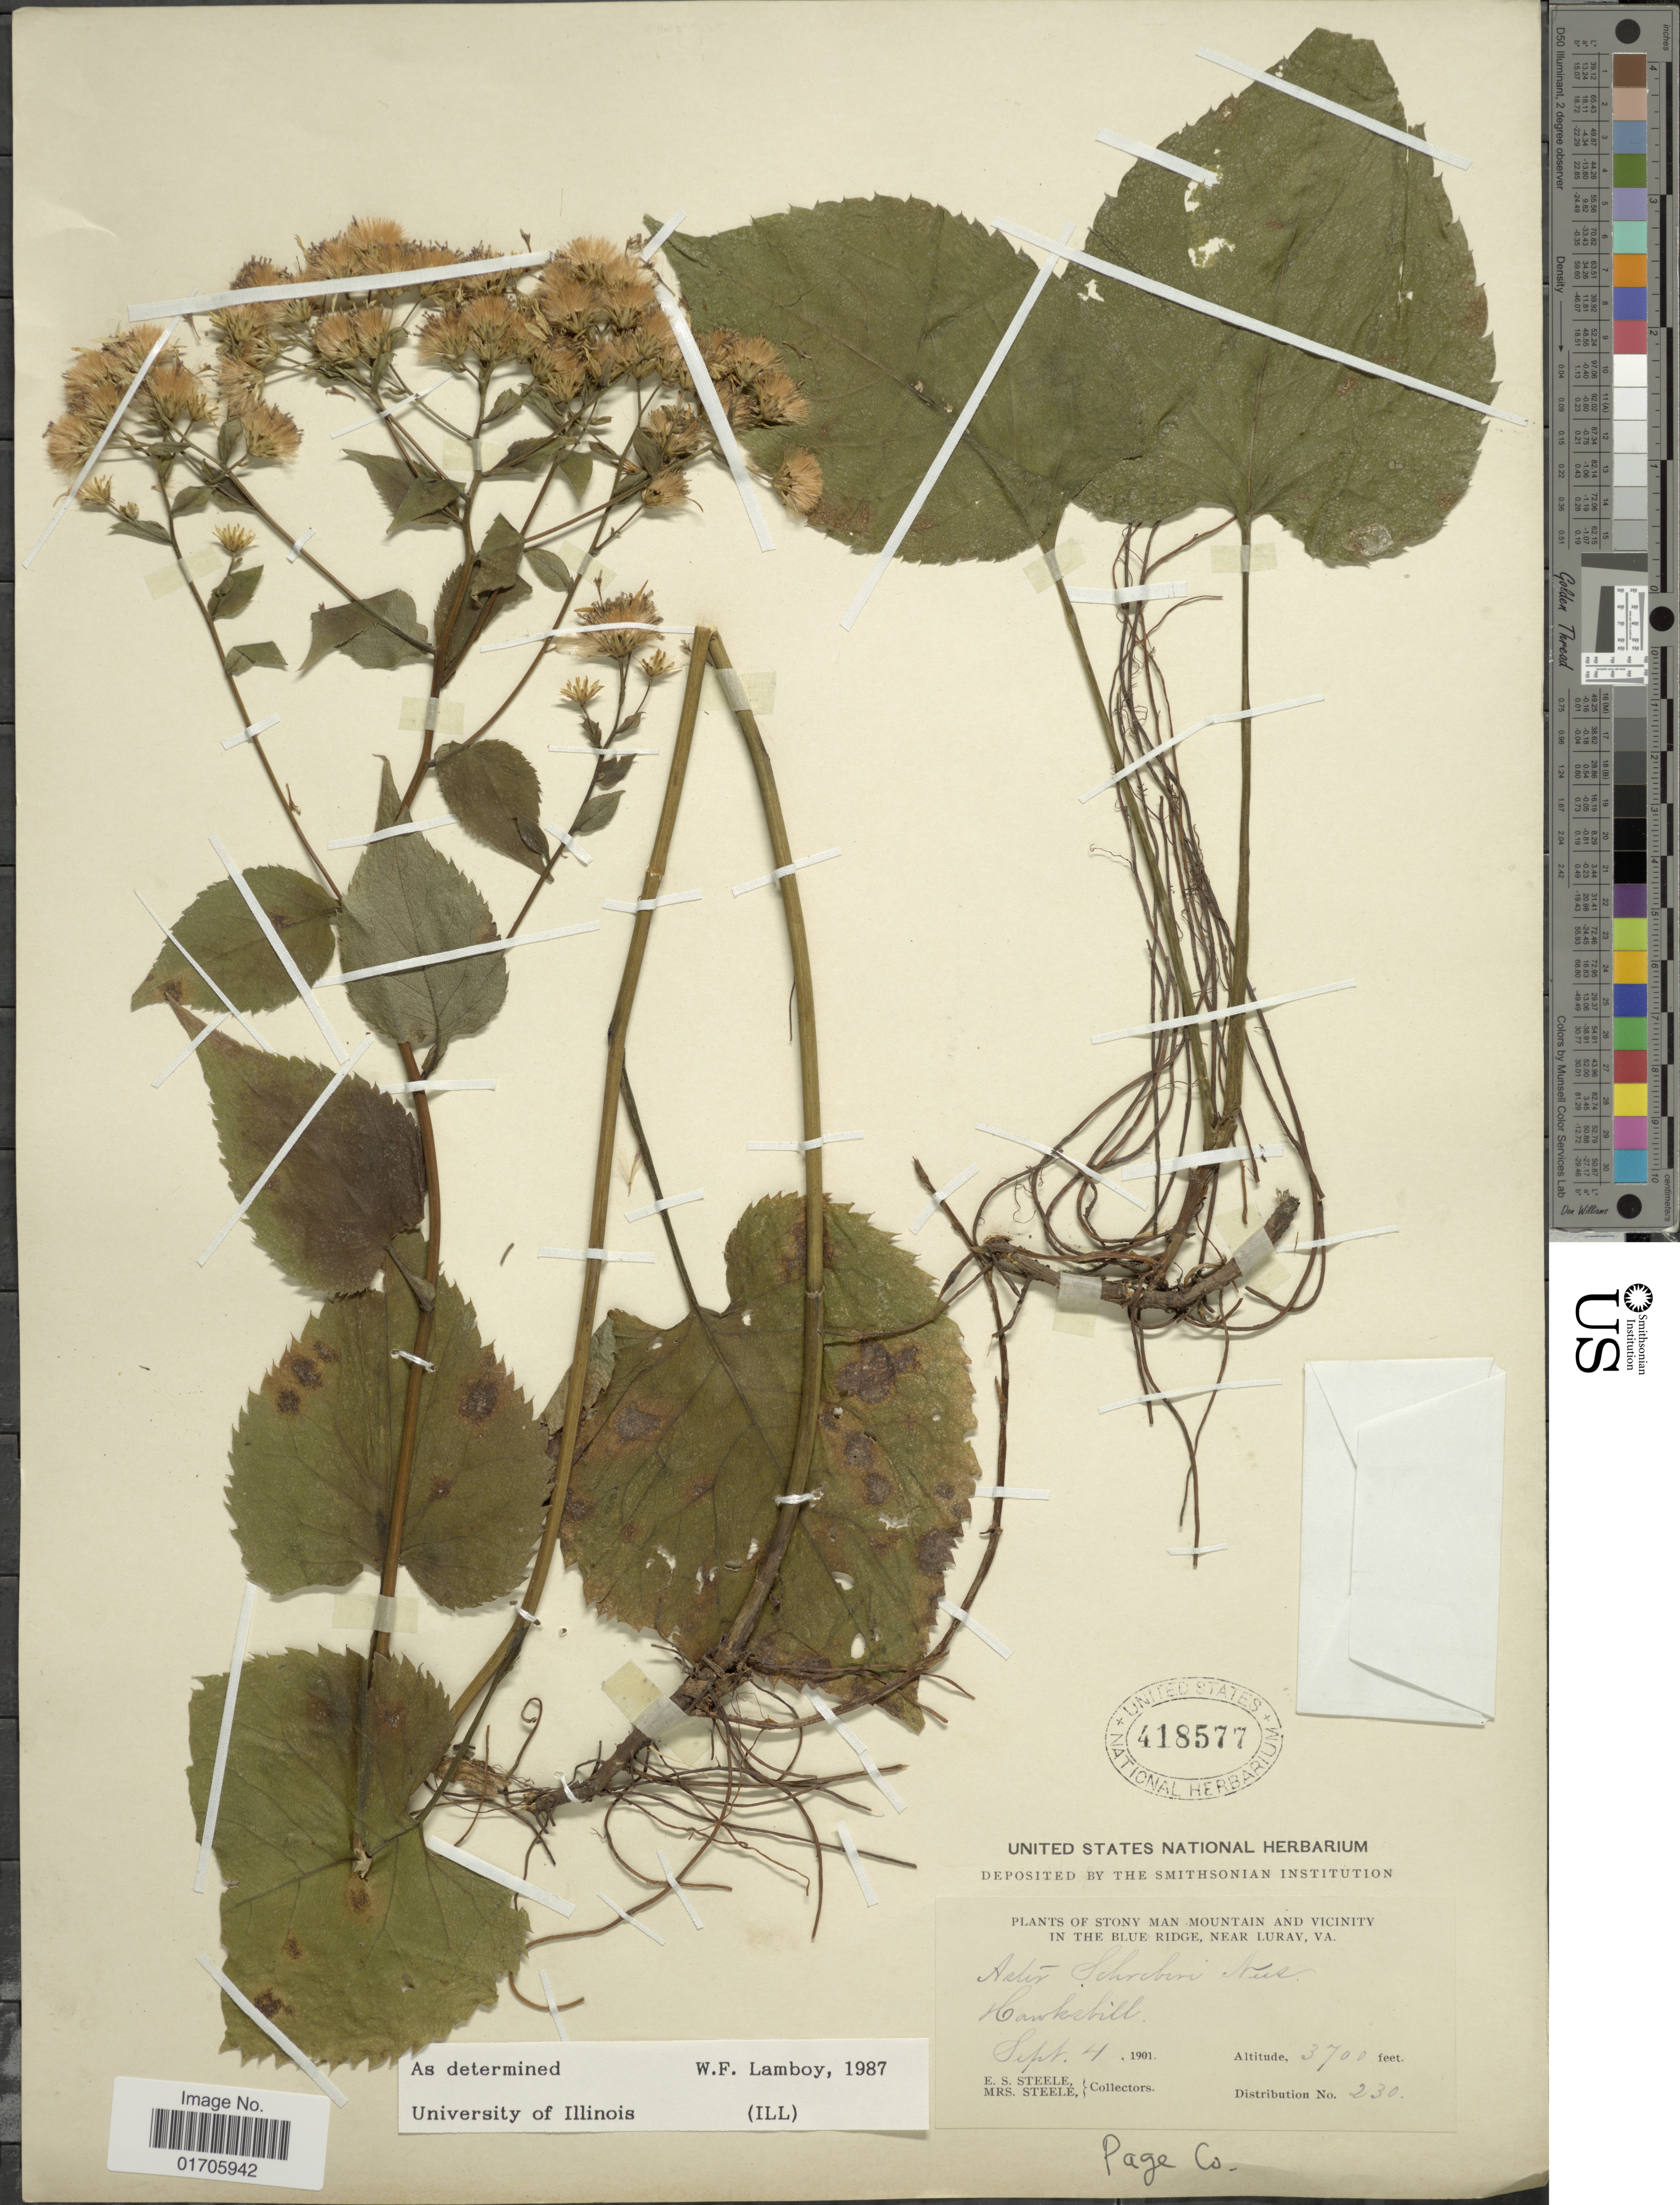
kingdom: Plantae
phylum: Tracheophyta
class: Magnoliopsida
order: Asterales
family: Asteraceae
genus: Eurybia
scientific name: Eurybia schreberi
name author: (Nees) Nees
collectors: E. Steele & Mrs. E. S. Steele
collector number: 230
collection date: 1901-09-04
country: United States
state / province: Virginia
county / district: Page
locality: Stony Man Mountain and Vicinity in the Blue Ridge, near Luray, Va. Hawksbill. Page Co.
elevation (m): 1128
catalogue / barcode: US 418577